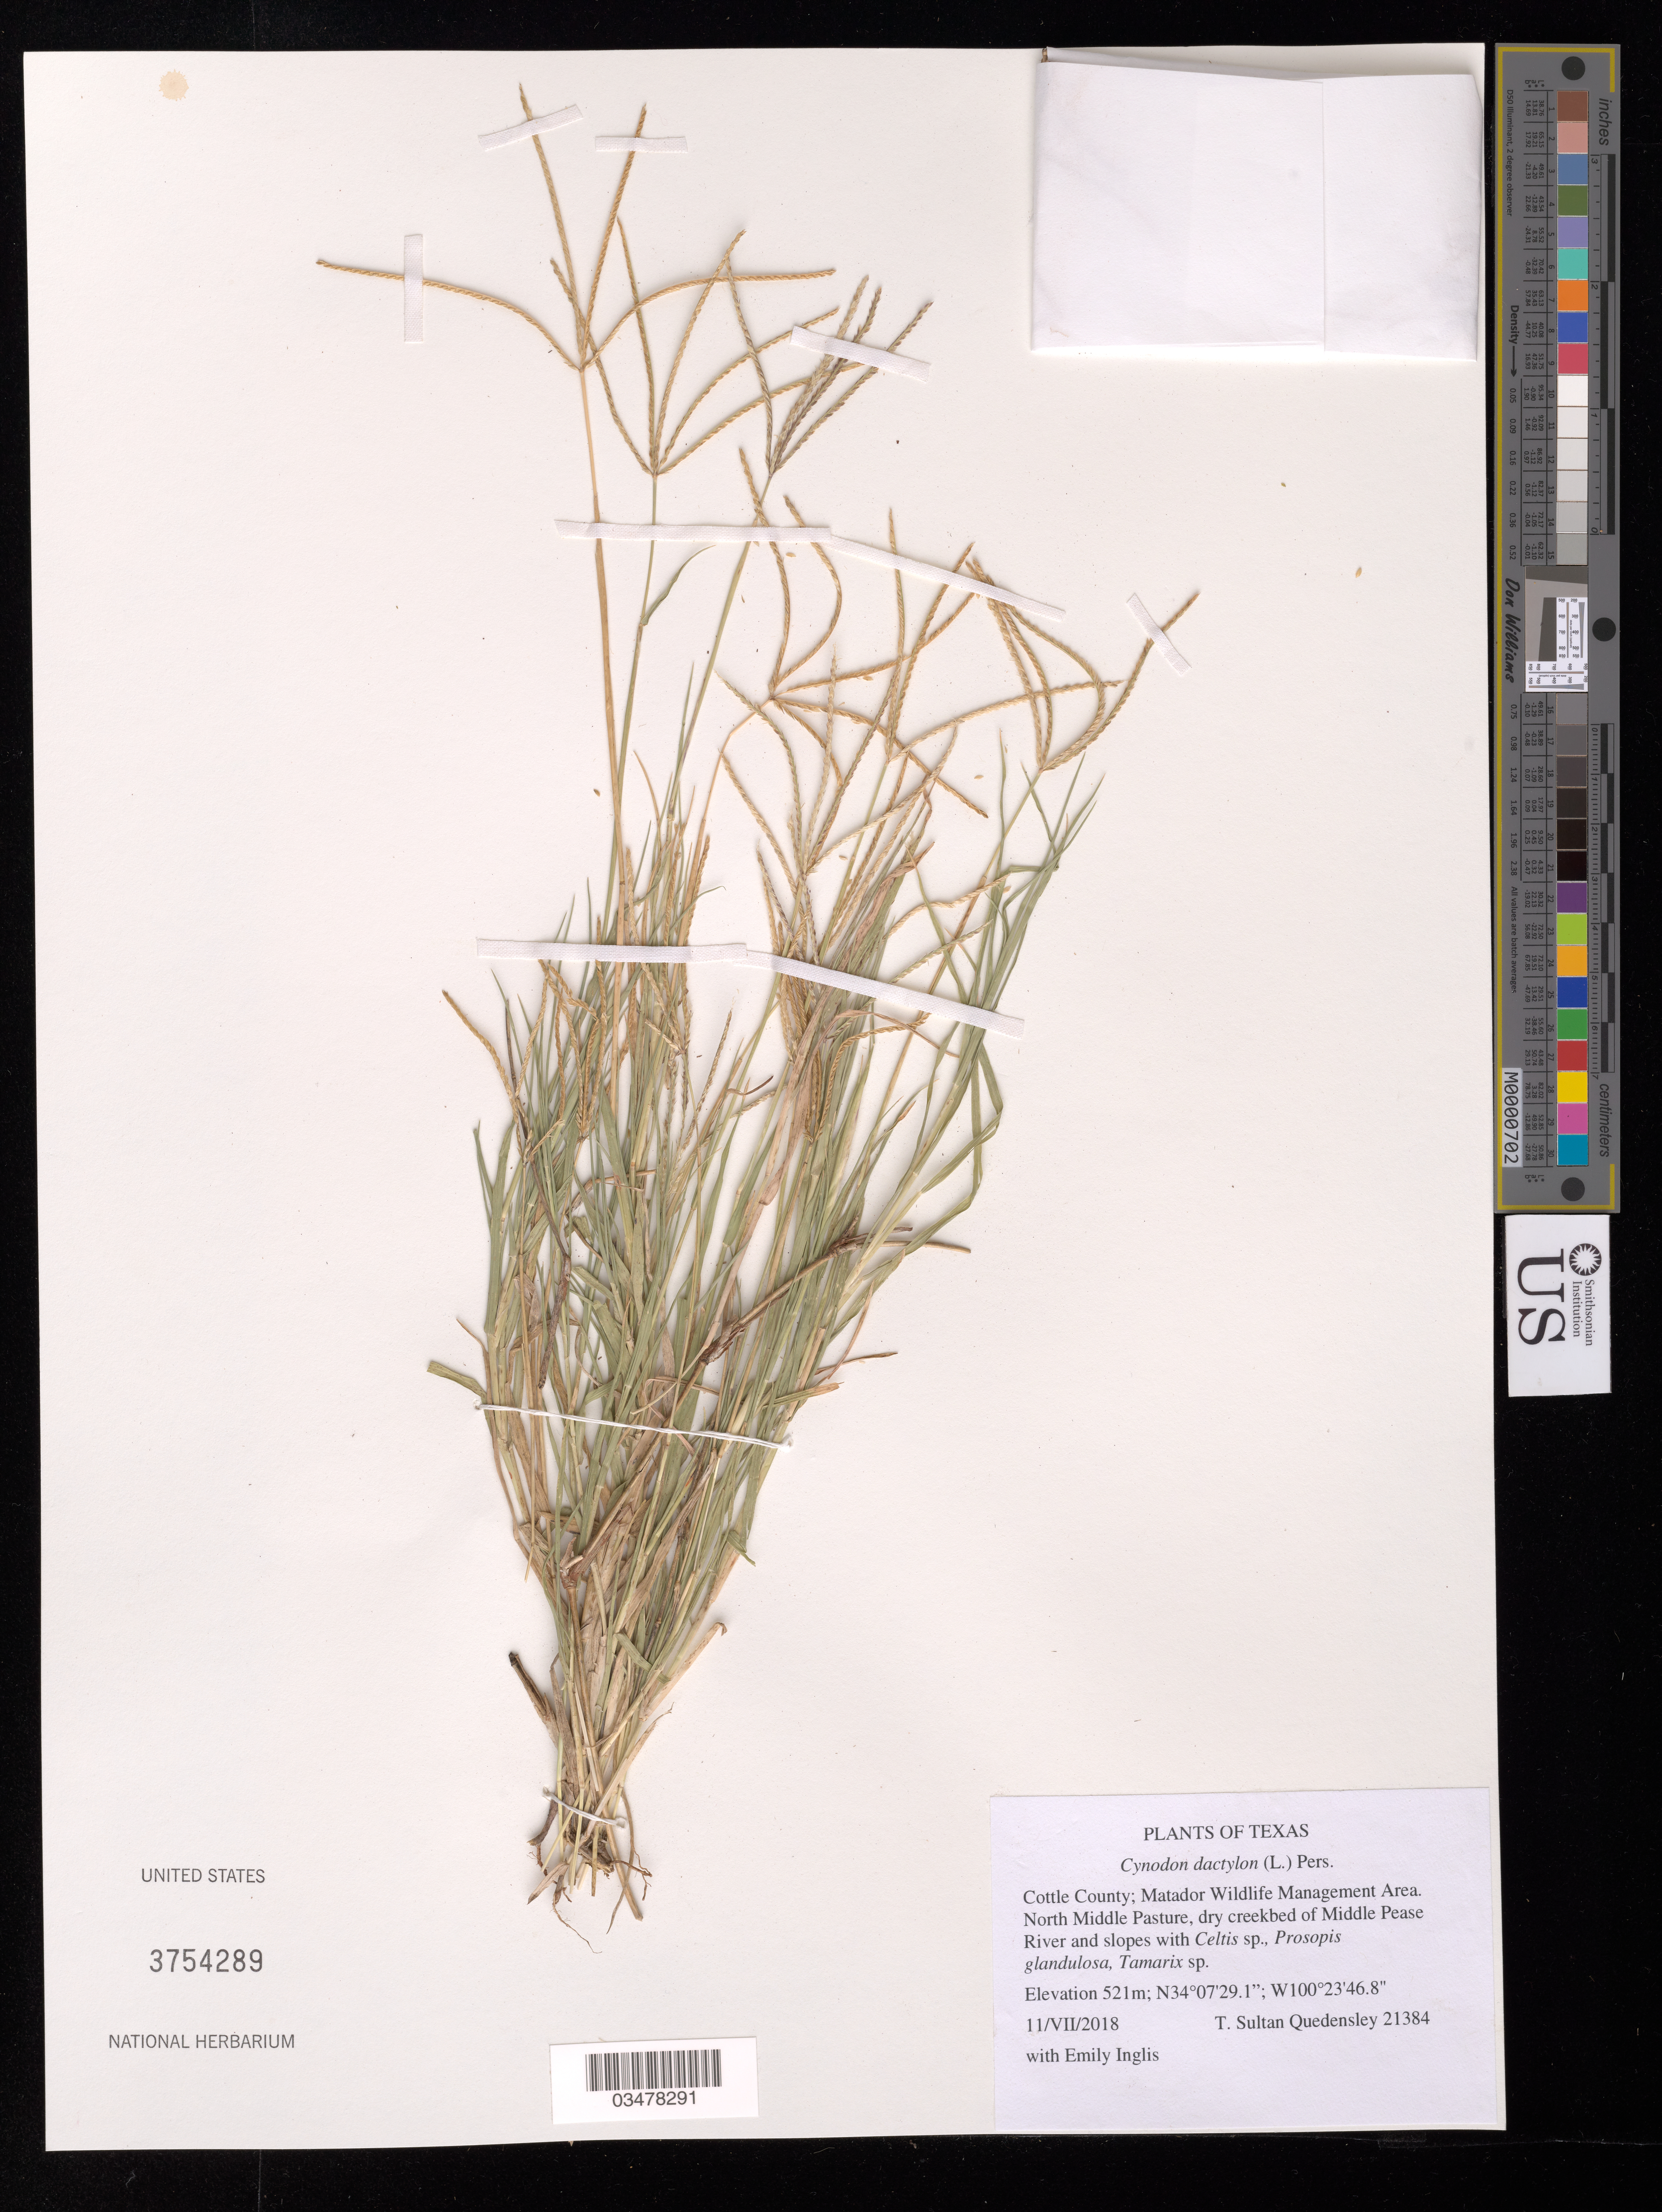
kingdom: Plantae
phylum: Tracheophyta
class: Liliopsida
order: Poales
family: Poaceae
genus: Cynodon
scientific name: Cynodon dactylon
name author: (L.) Pers.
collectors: T. S. Quedensley & E. Inglis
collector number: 21384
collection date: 2018-07-11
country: United States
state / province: Texas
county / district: Cottle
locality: Matador Wildlife Management Area. North Middle Pasture, dry creekbed of Middle Pease River and slopes.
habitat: With Celtis sp., Prosopis glandulosa, Tamarix sp.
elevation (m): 521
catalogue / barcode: US 3754289